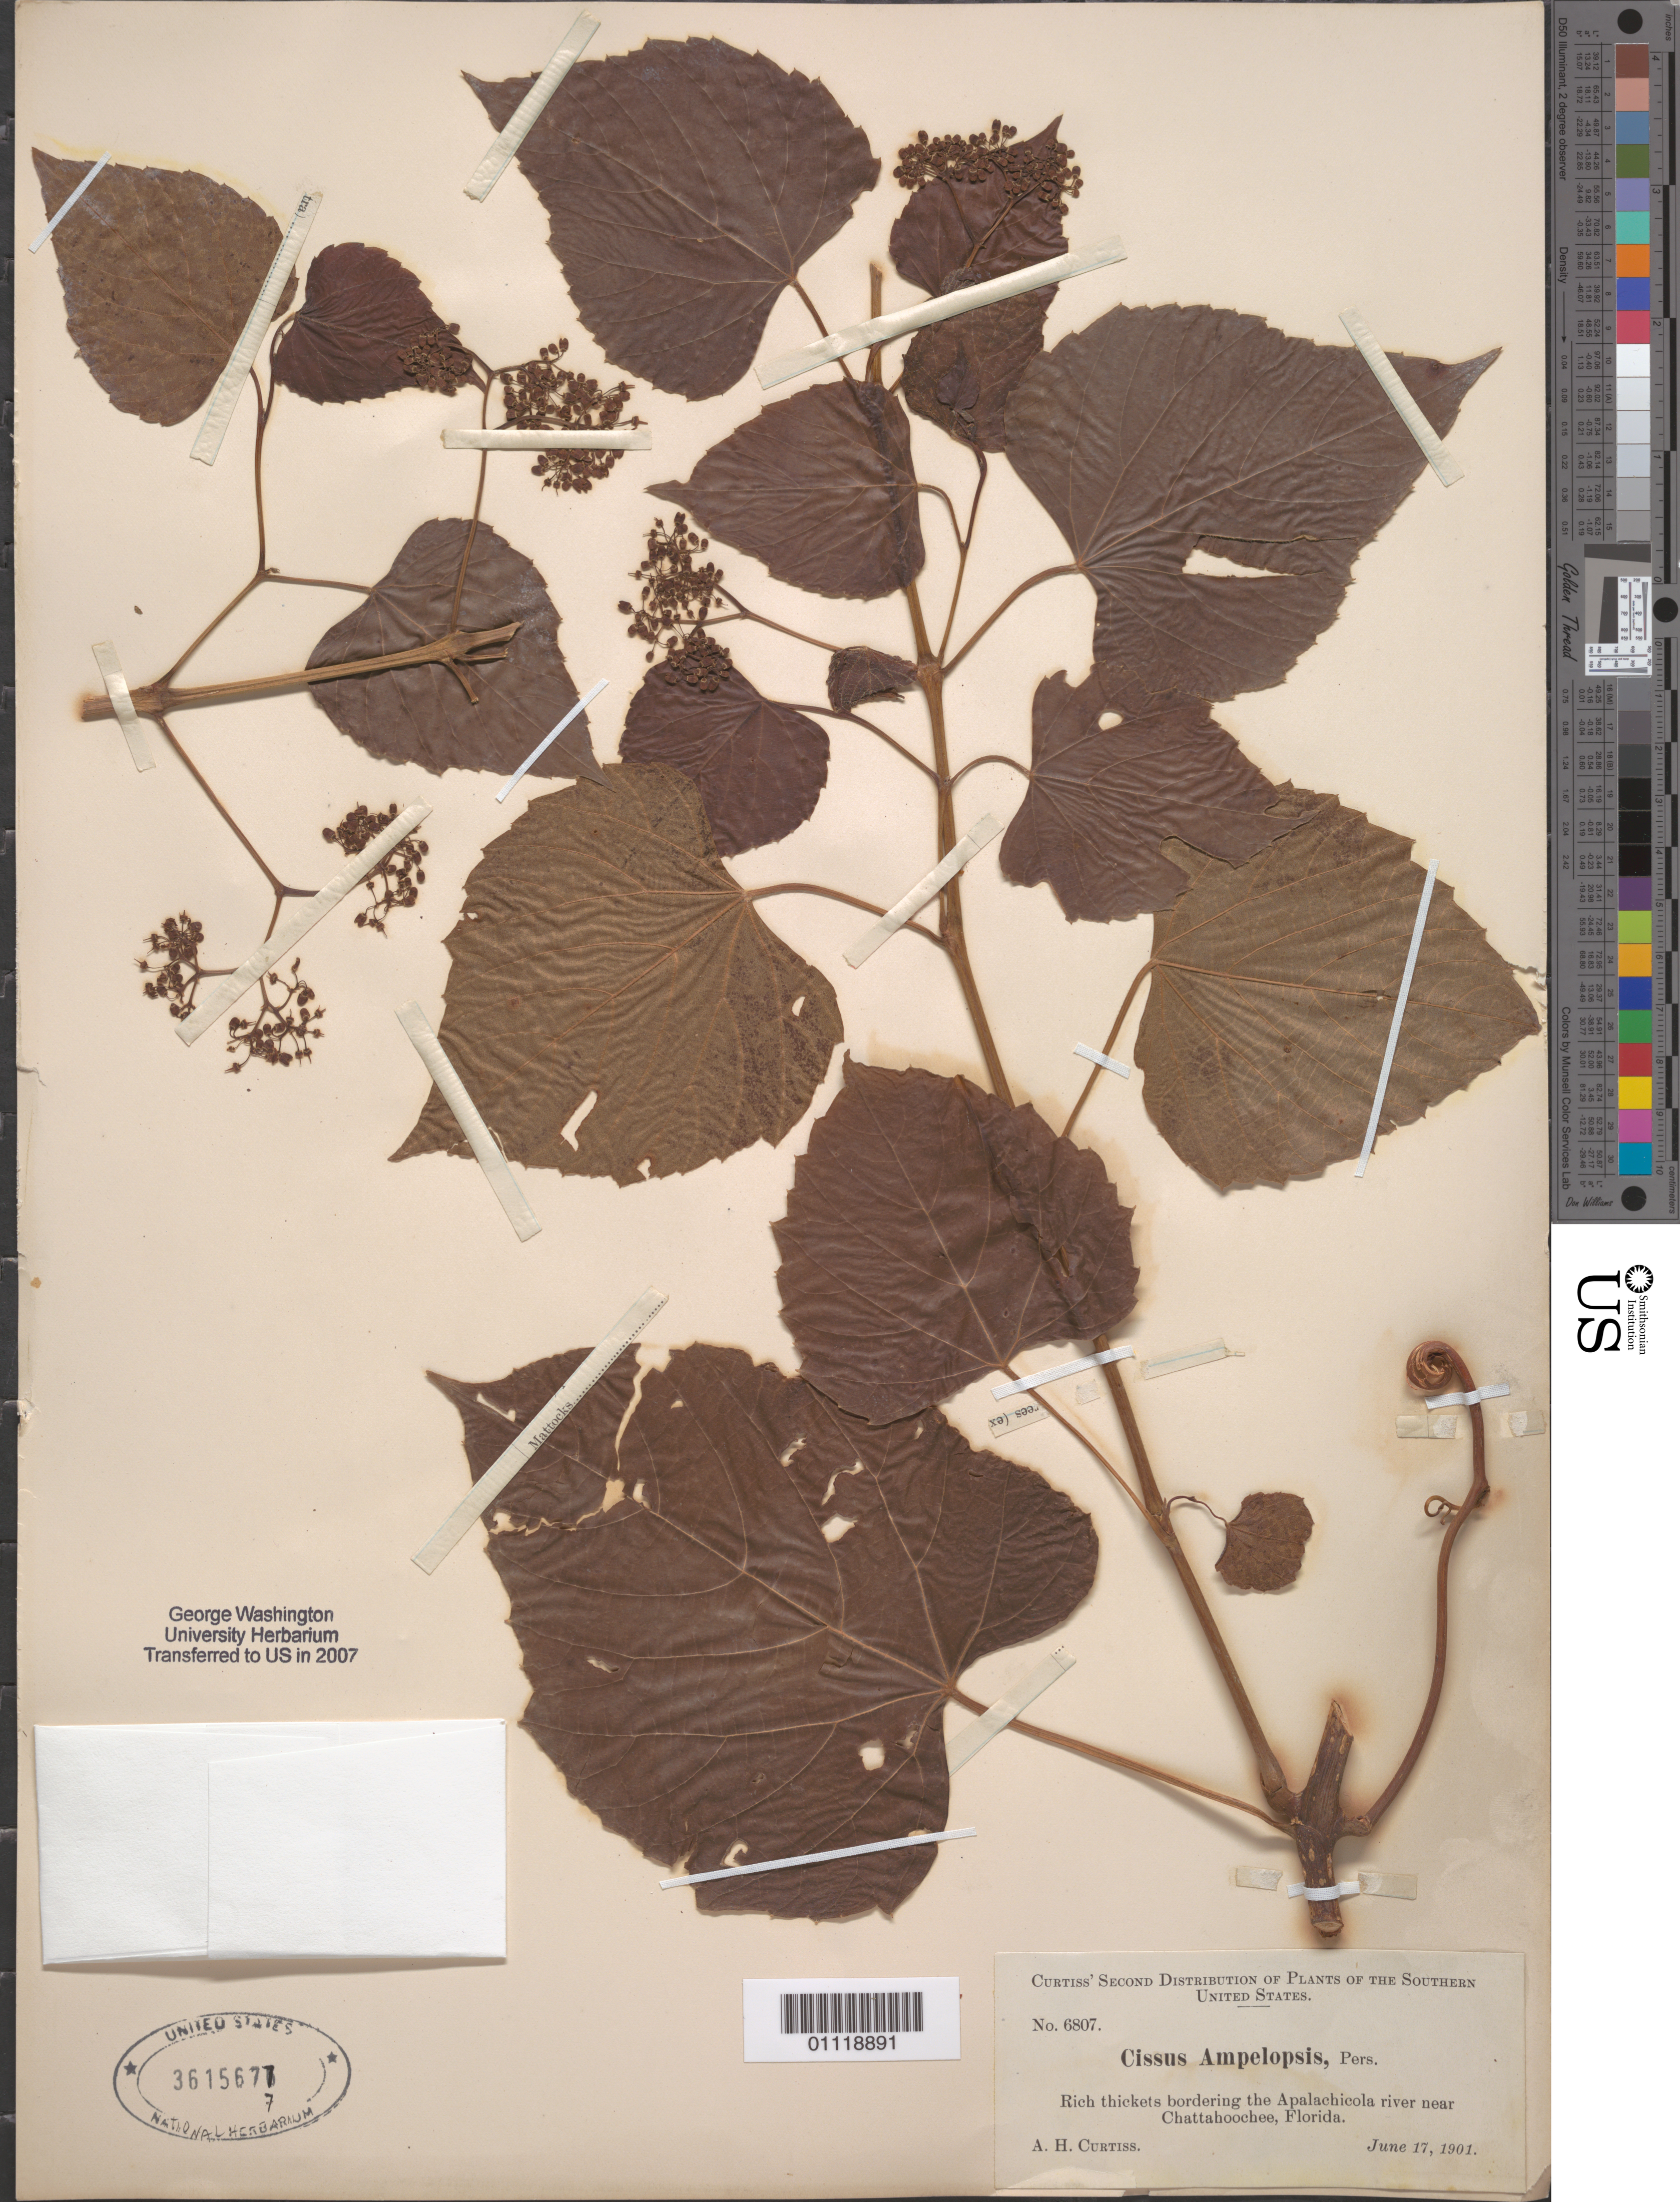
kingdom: Plantae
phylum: Tracheophyta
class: Magnoliopsida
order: Vitales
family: Vitaceae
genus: Ampelopsis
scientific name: Ampelopsis cordata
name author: Michx.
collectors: A. H. Curtiss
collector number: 6807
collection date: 1901-06-17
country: United States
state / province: Florida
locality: Apalachicola River near Chattahoochee.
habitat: Rich thickets bordering the river.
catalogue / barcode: US 3615677